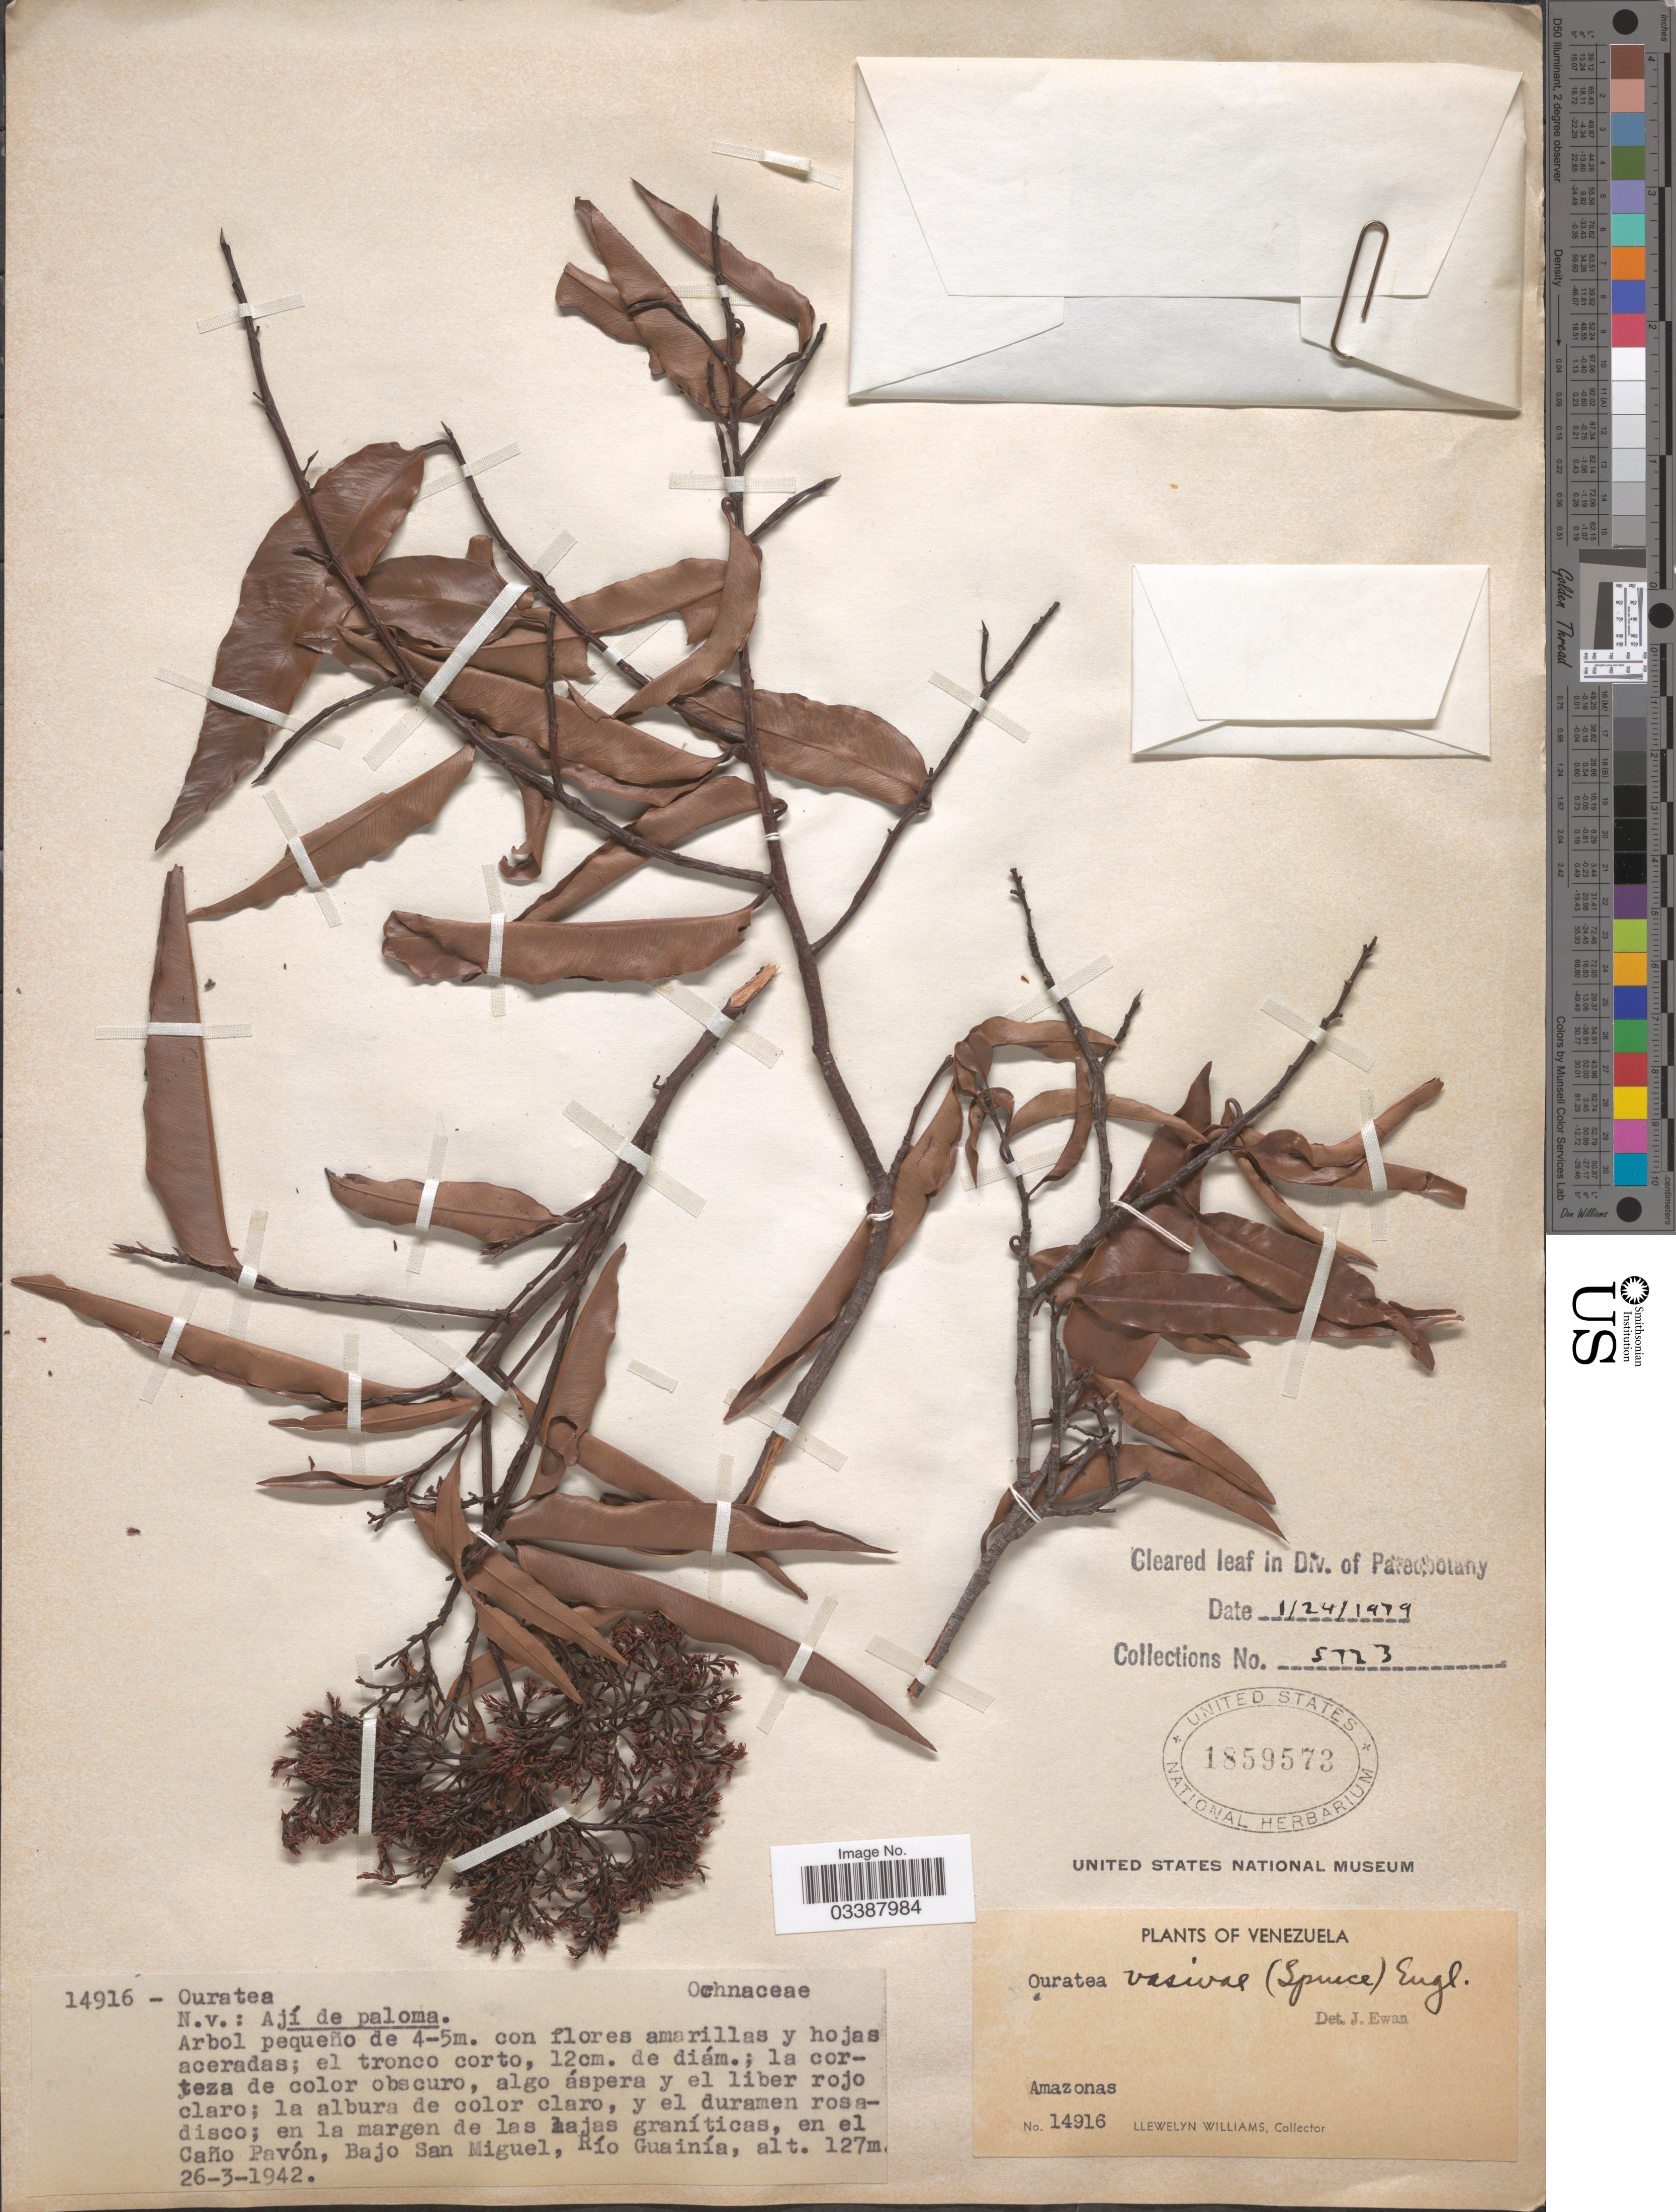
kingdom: Plantae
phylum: Tracheophyta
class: Magnoliopsida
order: Malpighiales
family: Ochnaceae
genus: Ouratea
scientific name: Ouratea grandiflora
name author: (DC.) Engl.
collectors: Ll. Williams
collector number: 14916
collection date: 1942-03-26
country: Venezuela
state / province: Amazonas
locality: En el Caño Pavón, Bajo San Miguel, Río Guainía.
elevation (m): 127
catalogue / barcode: US 1859573